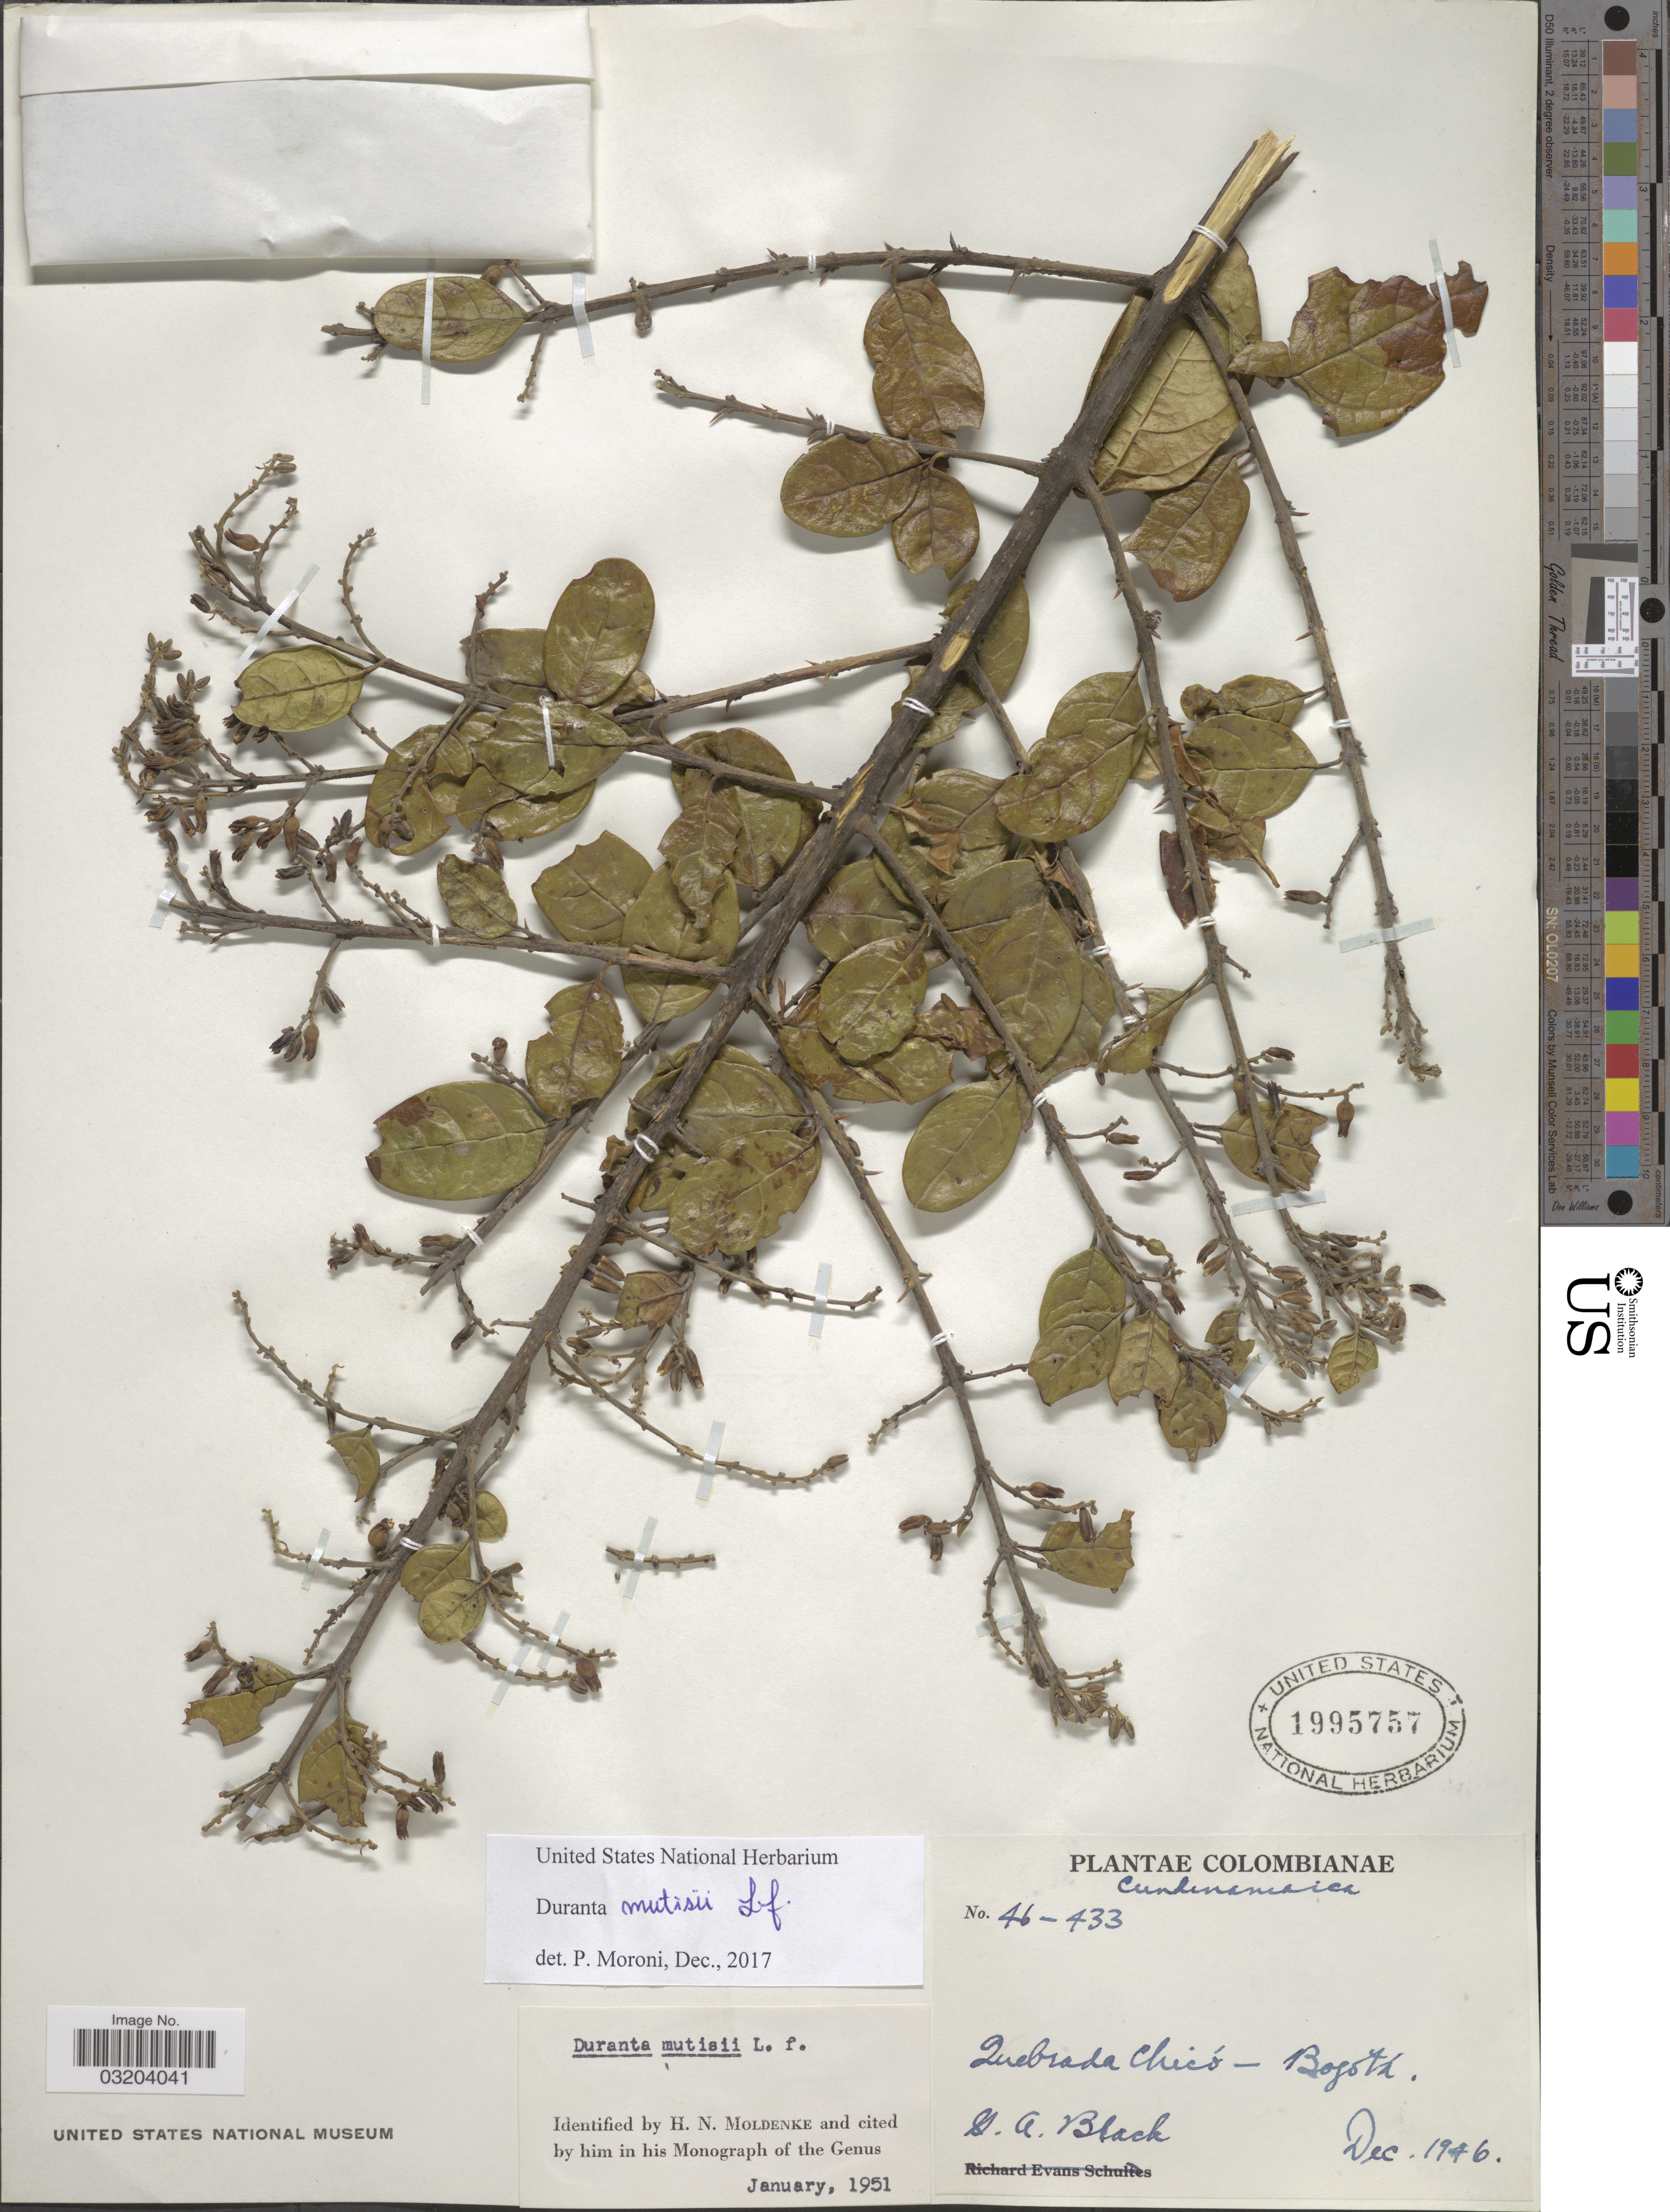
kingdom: Plantae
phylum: Tracheophyta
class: Magnoliopsida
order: Lamiales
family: Verbenaceae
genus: Duranta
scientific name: Duranta mutisii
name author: L. f.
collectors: G. A. Black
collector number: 46-433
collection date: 1946-12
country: Colombia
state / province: Cundinamarca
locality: Quebrada Chicó - Bogota.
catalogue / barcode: US 1995757